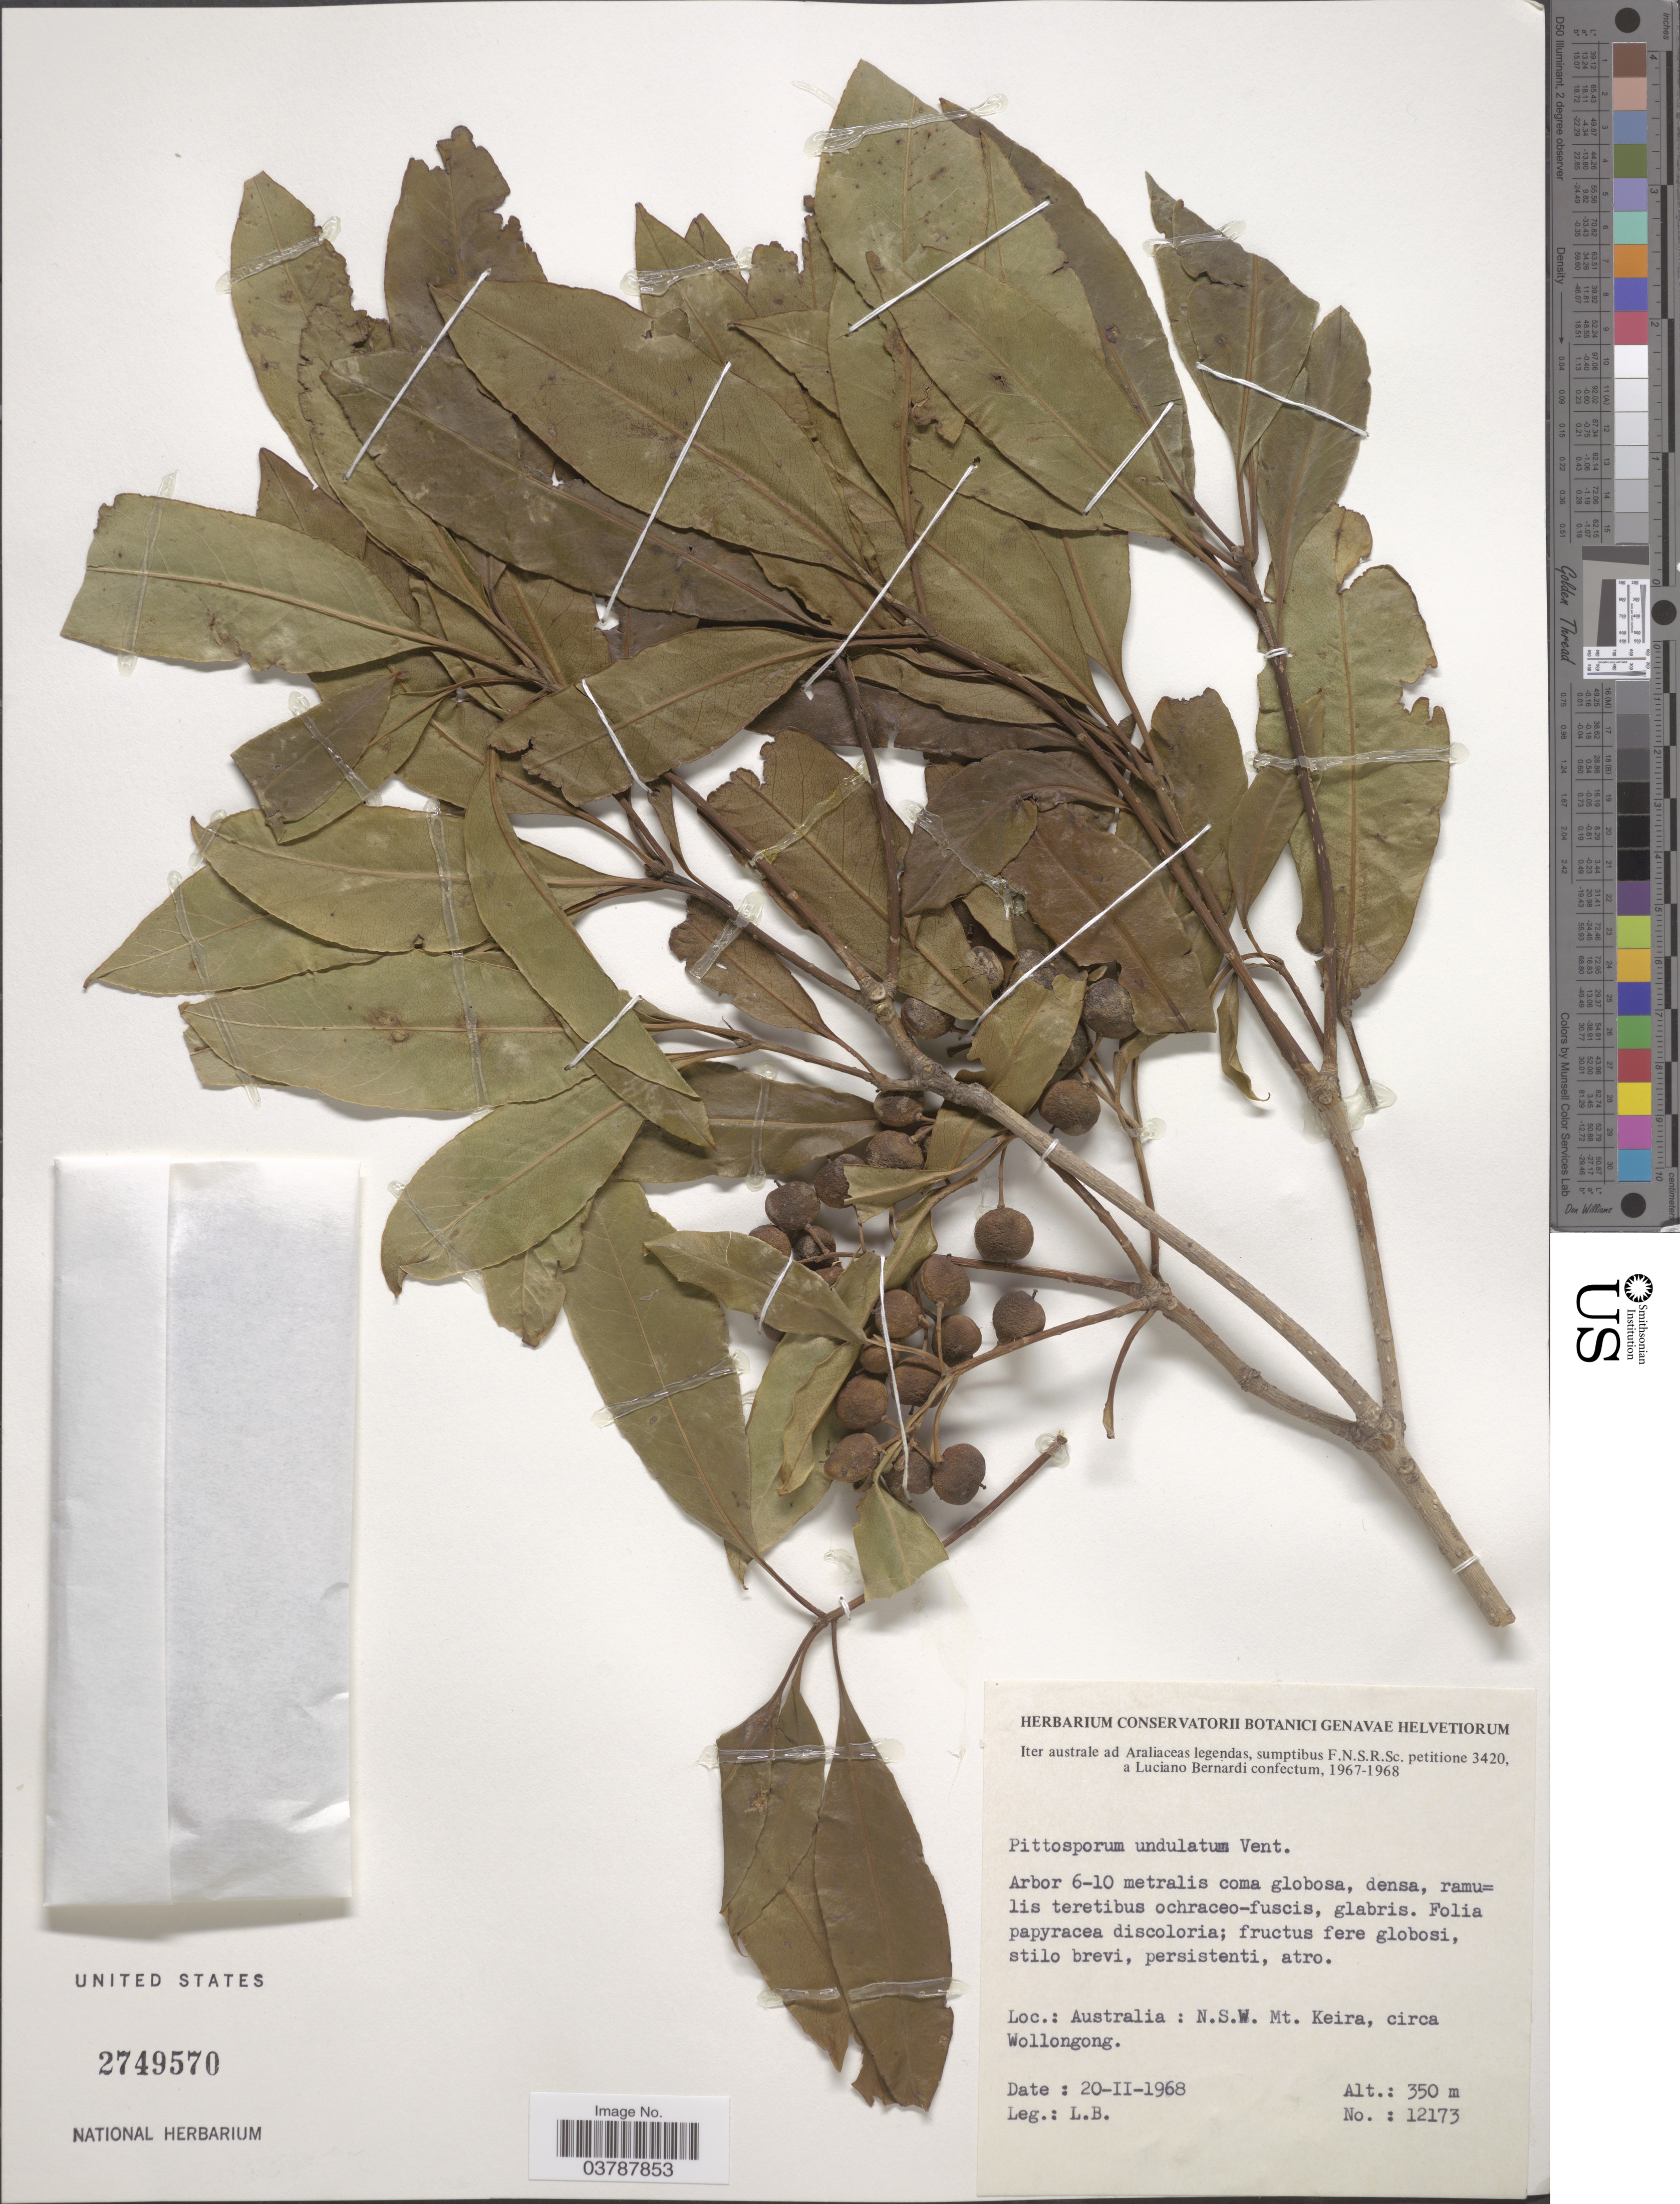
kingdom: Plantae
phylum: Tracheophyta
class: Magnoliopsida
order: Apiales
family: Pittosporaceae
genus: Pittosporum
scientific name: Pittosporum undulatum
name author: Vent.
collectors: L. Bernardi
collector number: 12173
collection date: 1968-02-20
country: Australia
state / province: New South Wales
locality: Mt. Keira, circa Wollongong.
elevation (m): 350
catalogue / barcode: US 2749570